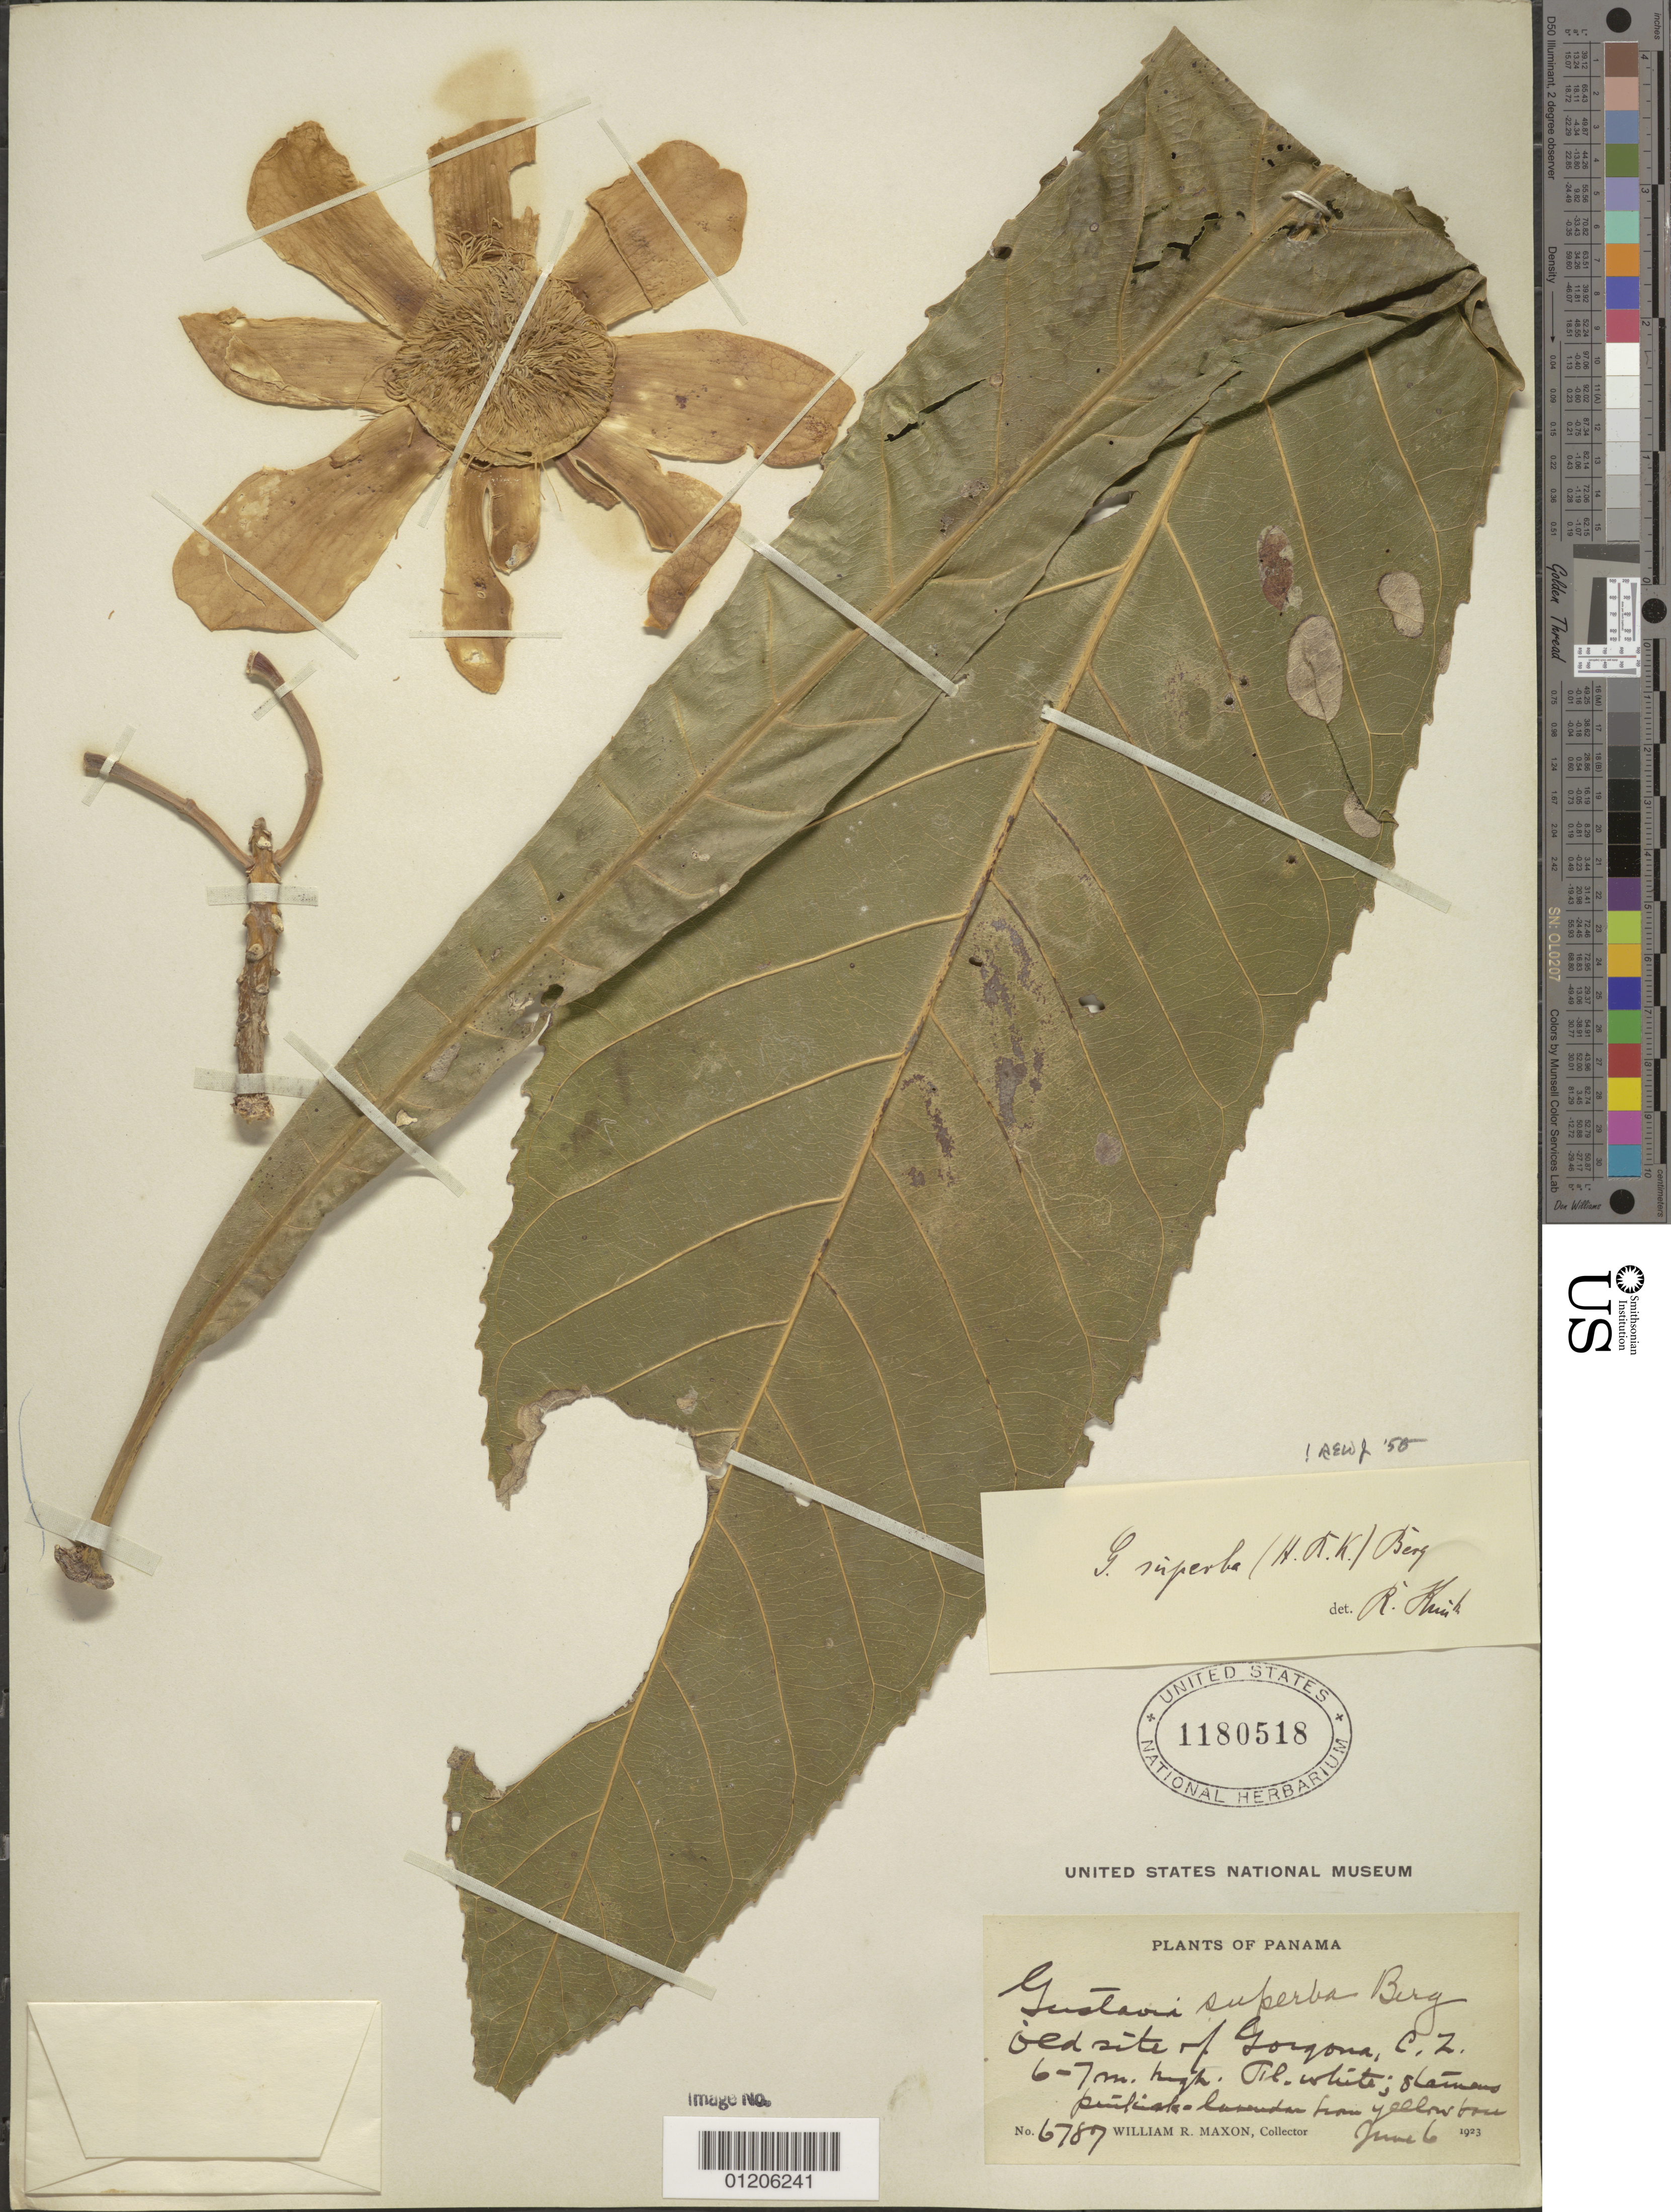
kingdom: Plantae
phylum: Tracheophyta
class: Magnoliopsida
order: Ericales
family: Lecythidaceae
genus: Gustavia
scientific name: Gustavia superba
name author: (Kunth) O. Berg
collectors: W. R. Maxon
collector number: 6787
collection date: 1923-06-06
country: Panama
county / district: Canal Zone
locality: Old site of Gorgona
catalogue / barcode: US 1180518